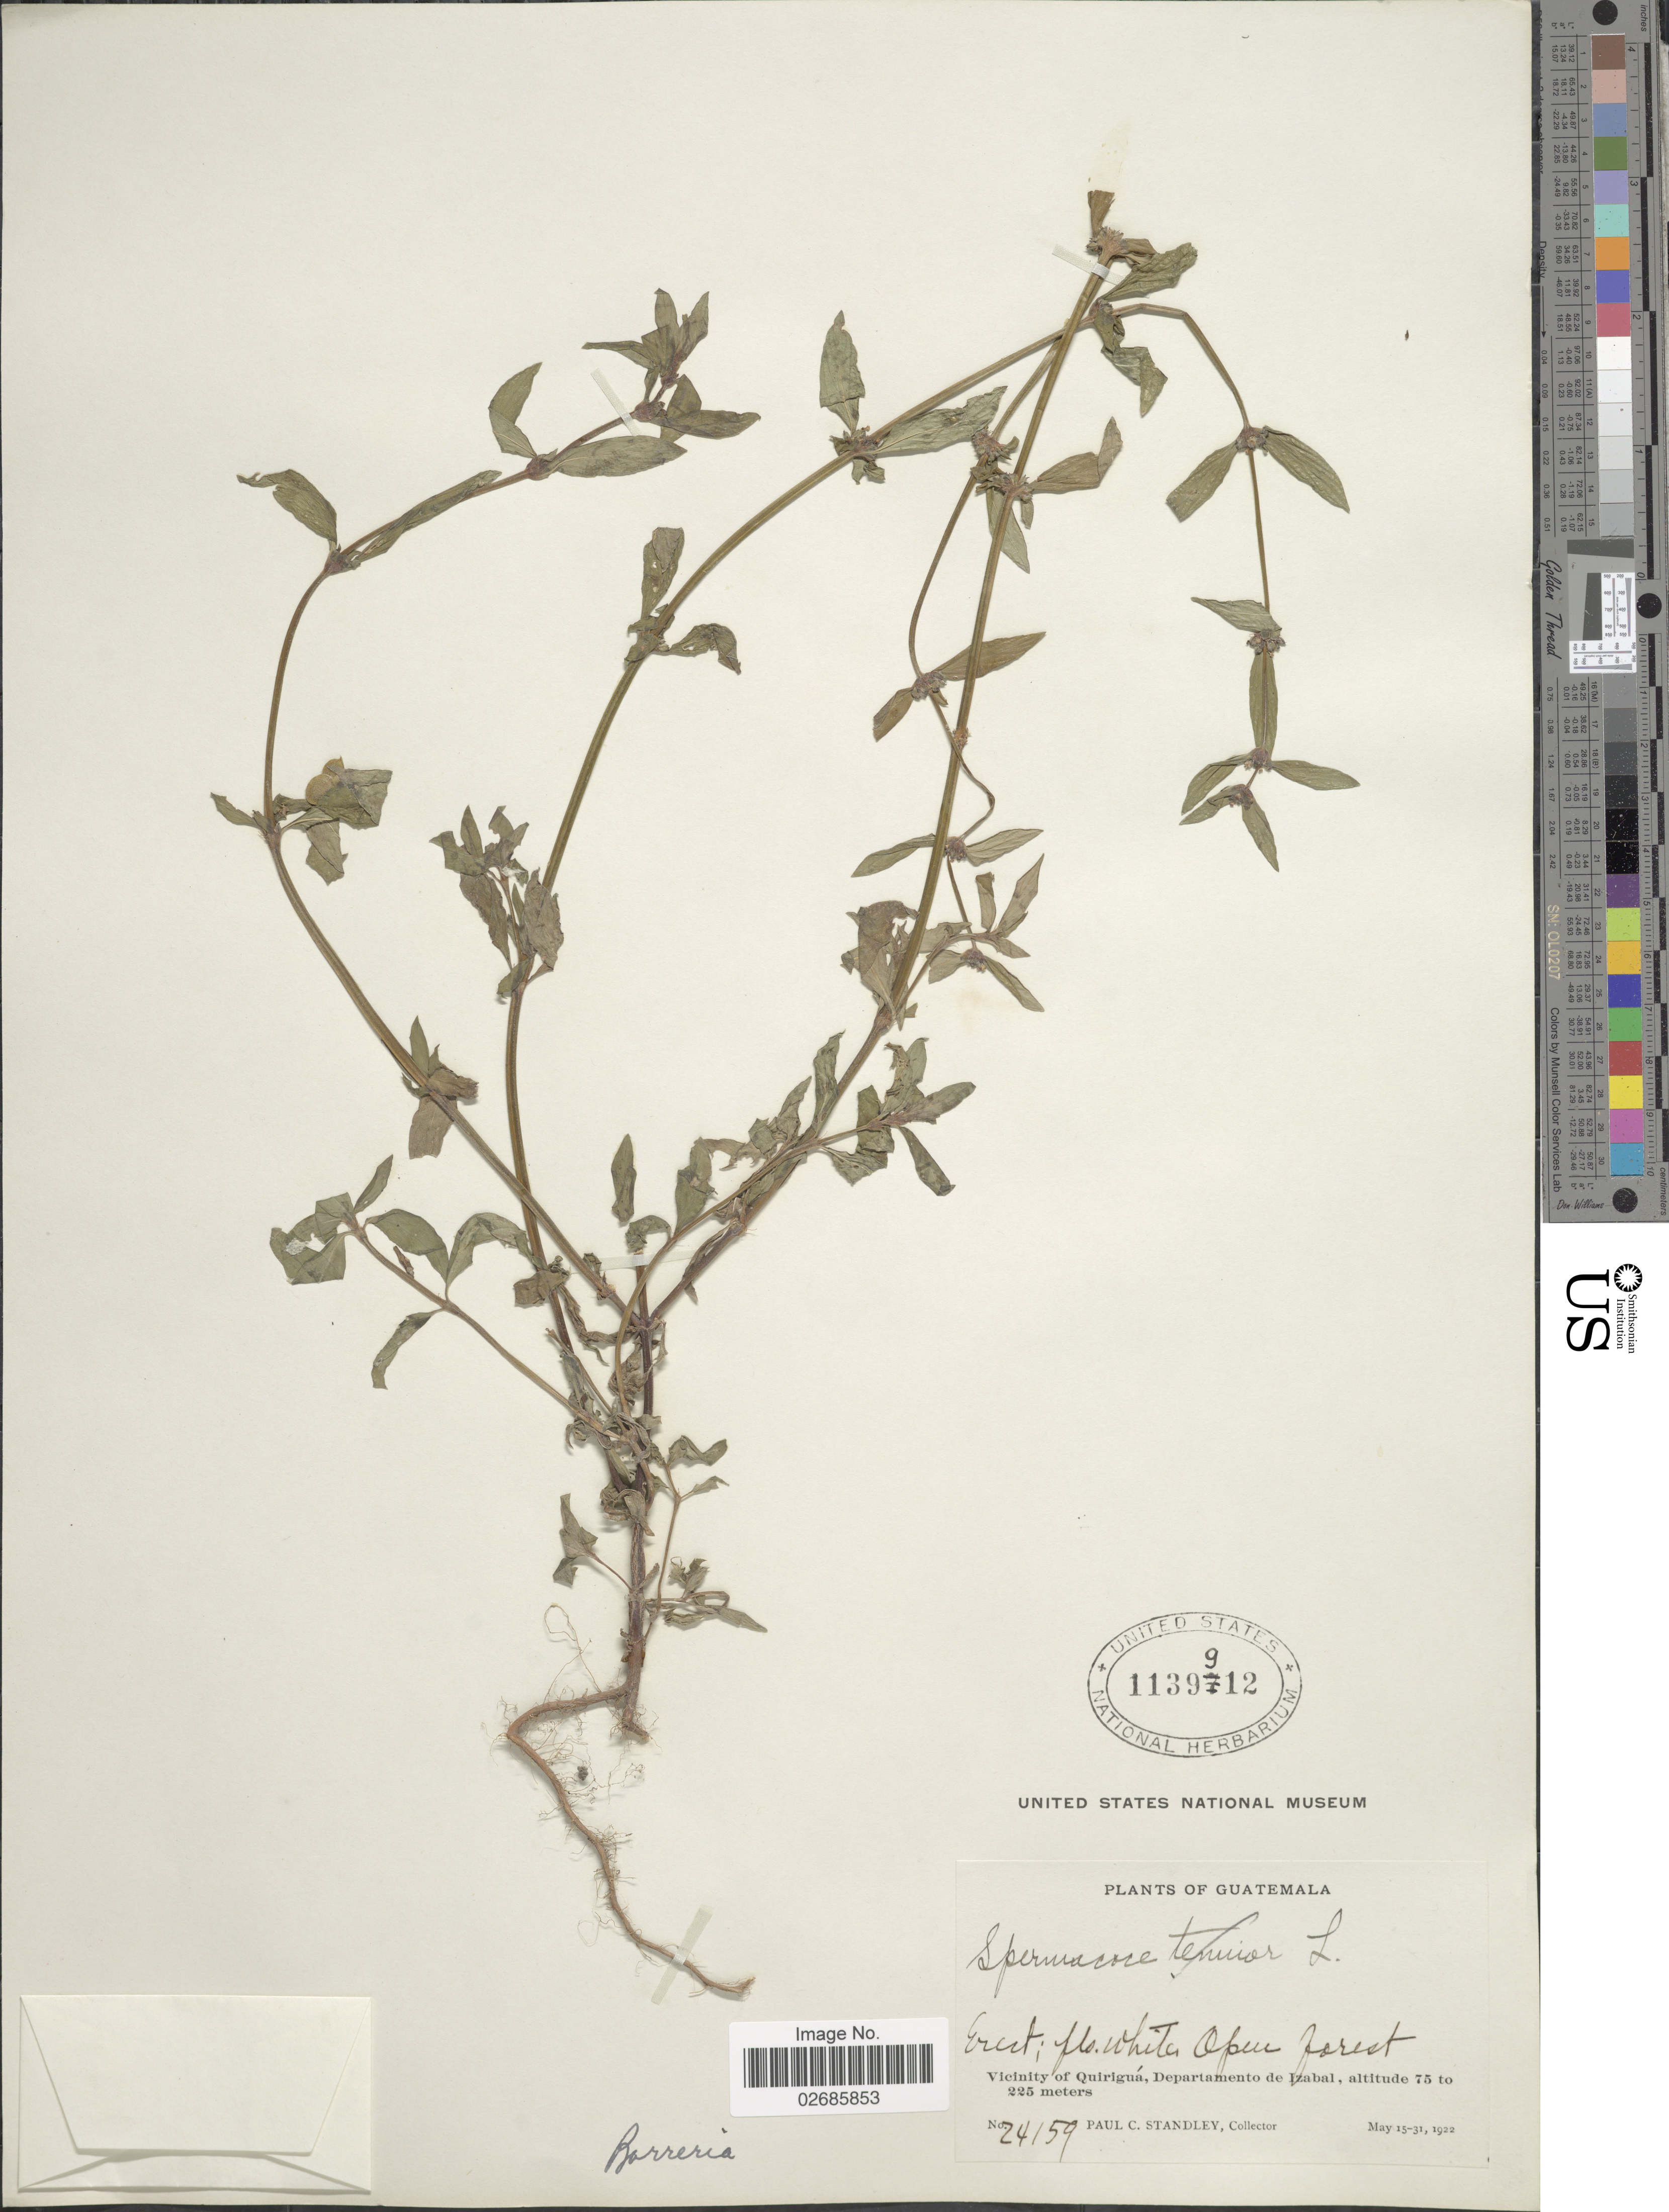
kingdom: Plantae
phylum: Tracheophyta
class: Magnoliopsida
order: Gentianales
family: Rubiaceae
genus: Borreria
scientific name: Borreria sp.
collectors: P. C. Standley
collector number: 24159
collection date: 1922-05-15/1922-05-31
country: Guatemala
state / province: Izabal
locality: Vicinity of Quiriguá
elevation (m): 75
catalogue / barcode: US 1139912